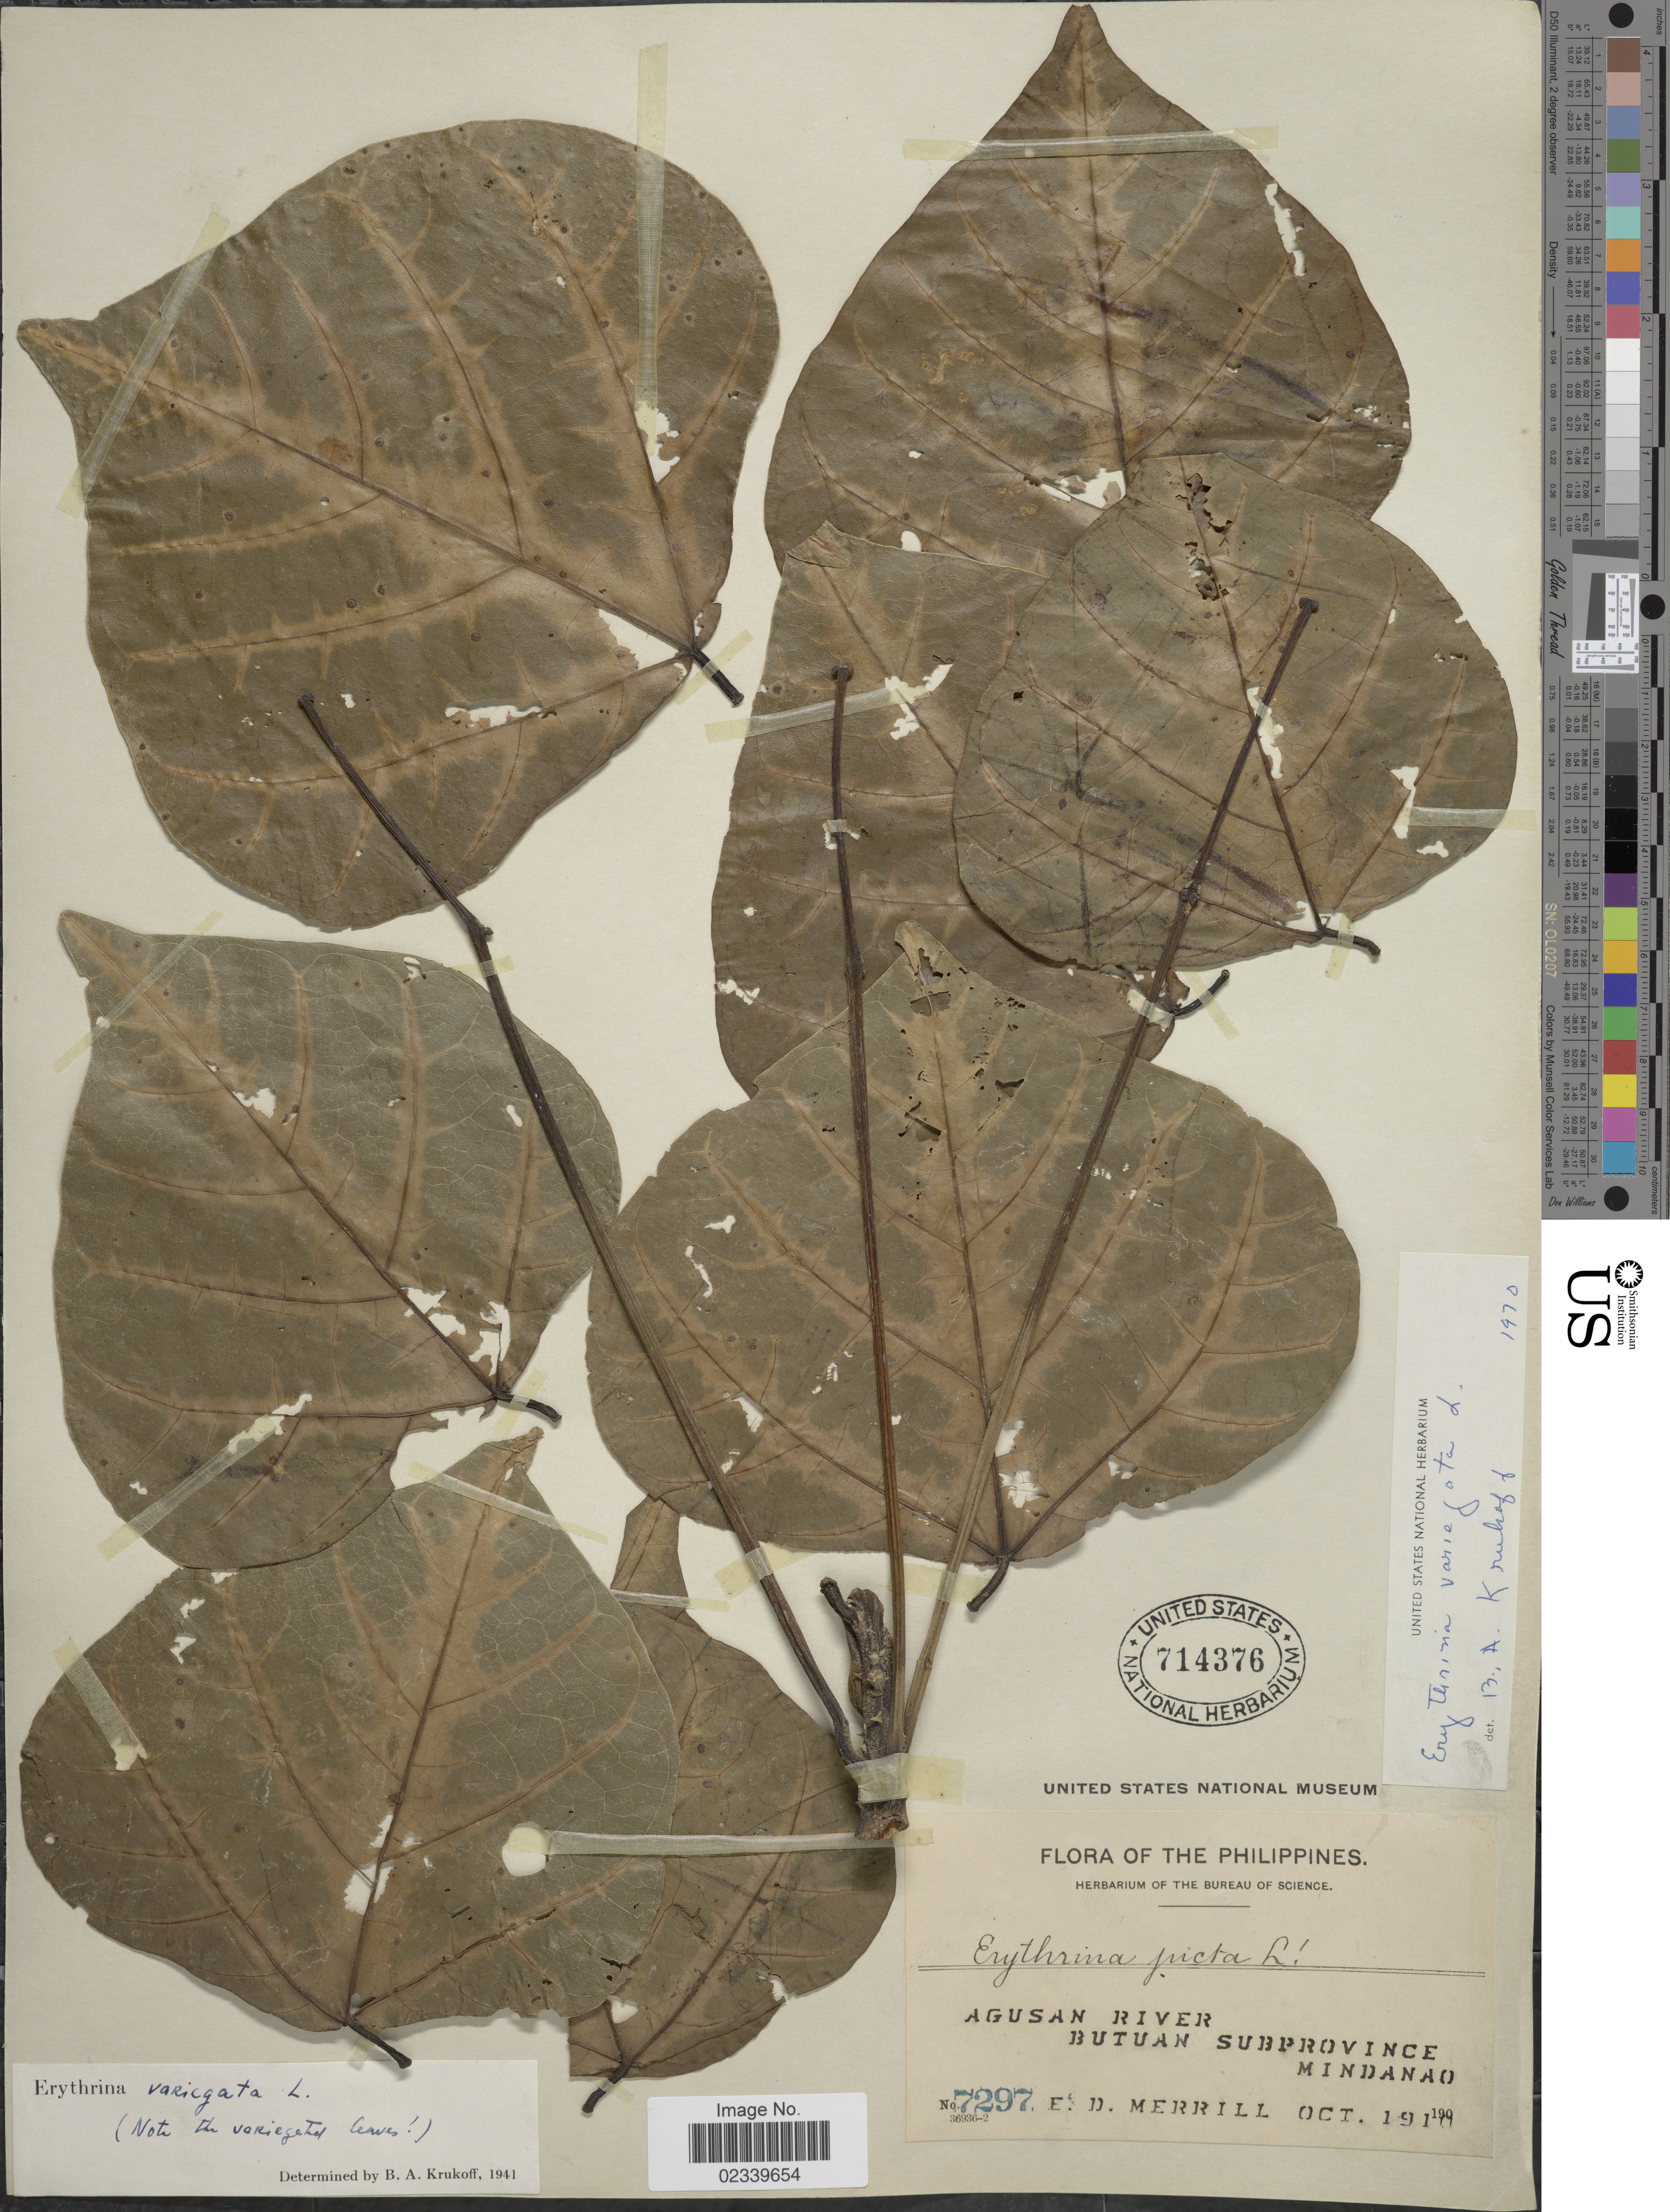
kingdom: Plantae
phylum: Tracheophyta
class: Magnoliopsida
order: Fabales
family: Fabaceae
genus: Erythrina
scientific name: Erythrina variegata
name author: L.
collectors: E. D. Merrill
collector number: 7297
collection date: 1910-10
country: Philippines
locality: Agusan River, Butuan Subprovince, Mindanao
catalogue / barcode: US 714376